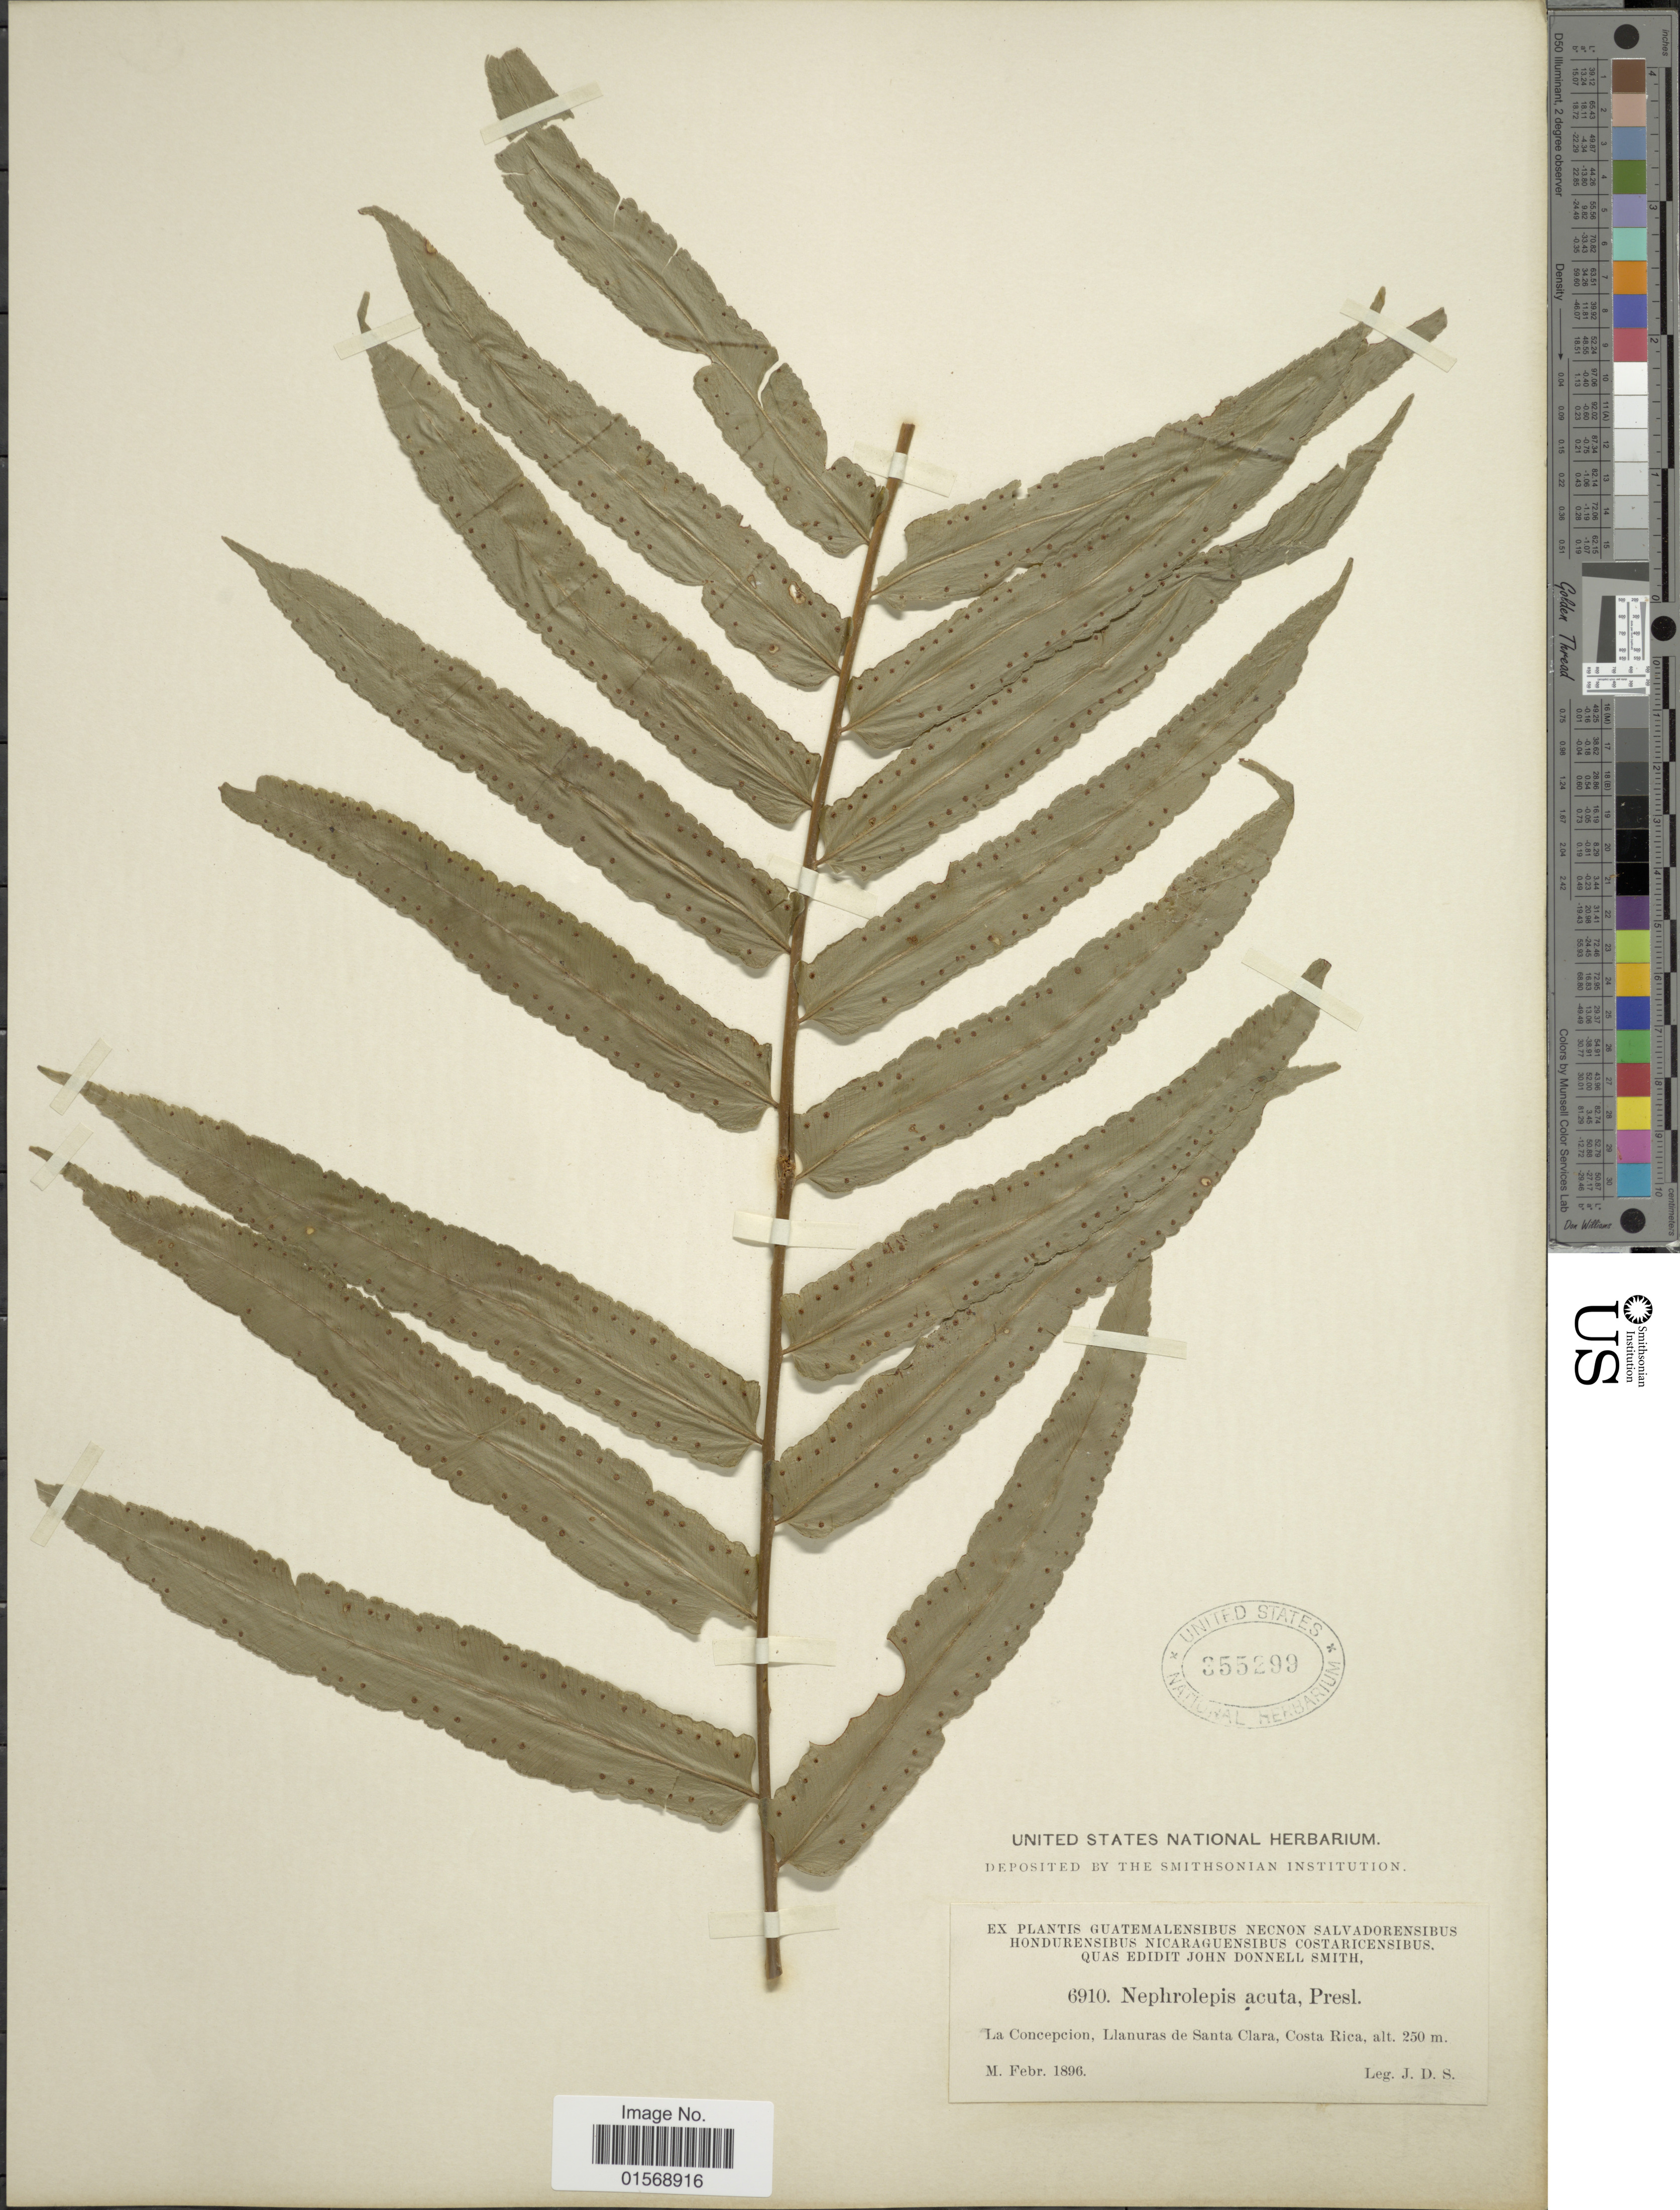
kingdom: Plantae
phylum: Tracheophyta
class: Polypodiopsida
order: Polypodiales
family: Nephrolepidaceae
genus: Nephrolepis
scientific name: Nephrolepis biserrata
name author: (Sw.) Schott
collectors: J. Donnell Smith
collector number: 6910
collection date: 1896-02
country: Costa Rica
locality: La Concepcion, Llanuras de Santa Clara, Costa Rica,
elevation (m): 250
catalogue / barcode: US 355299